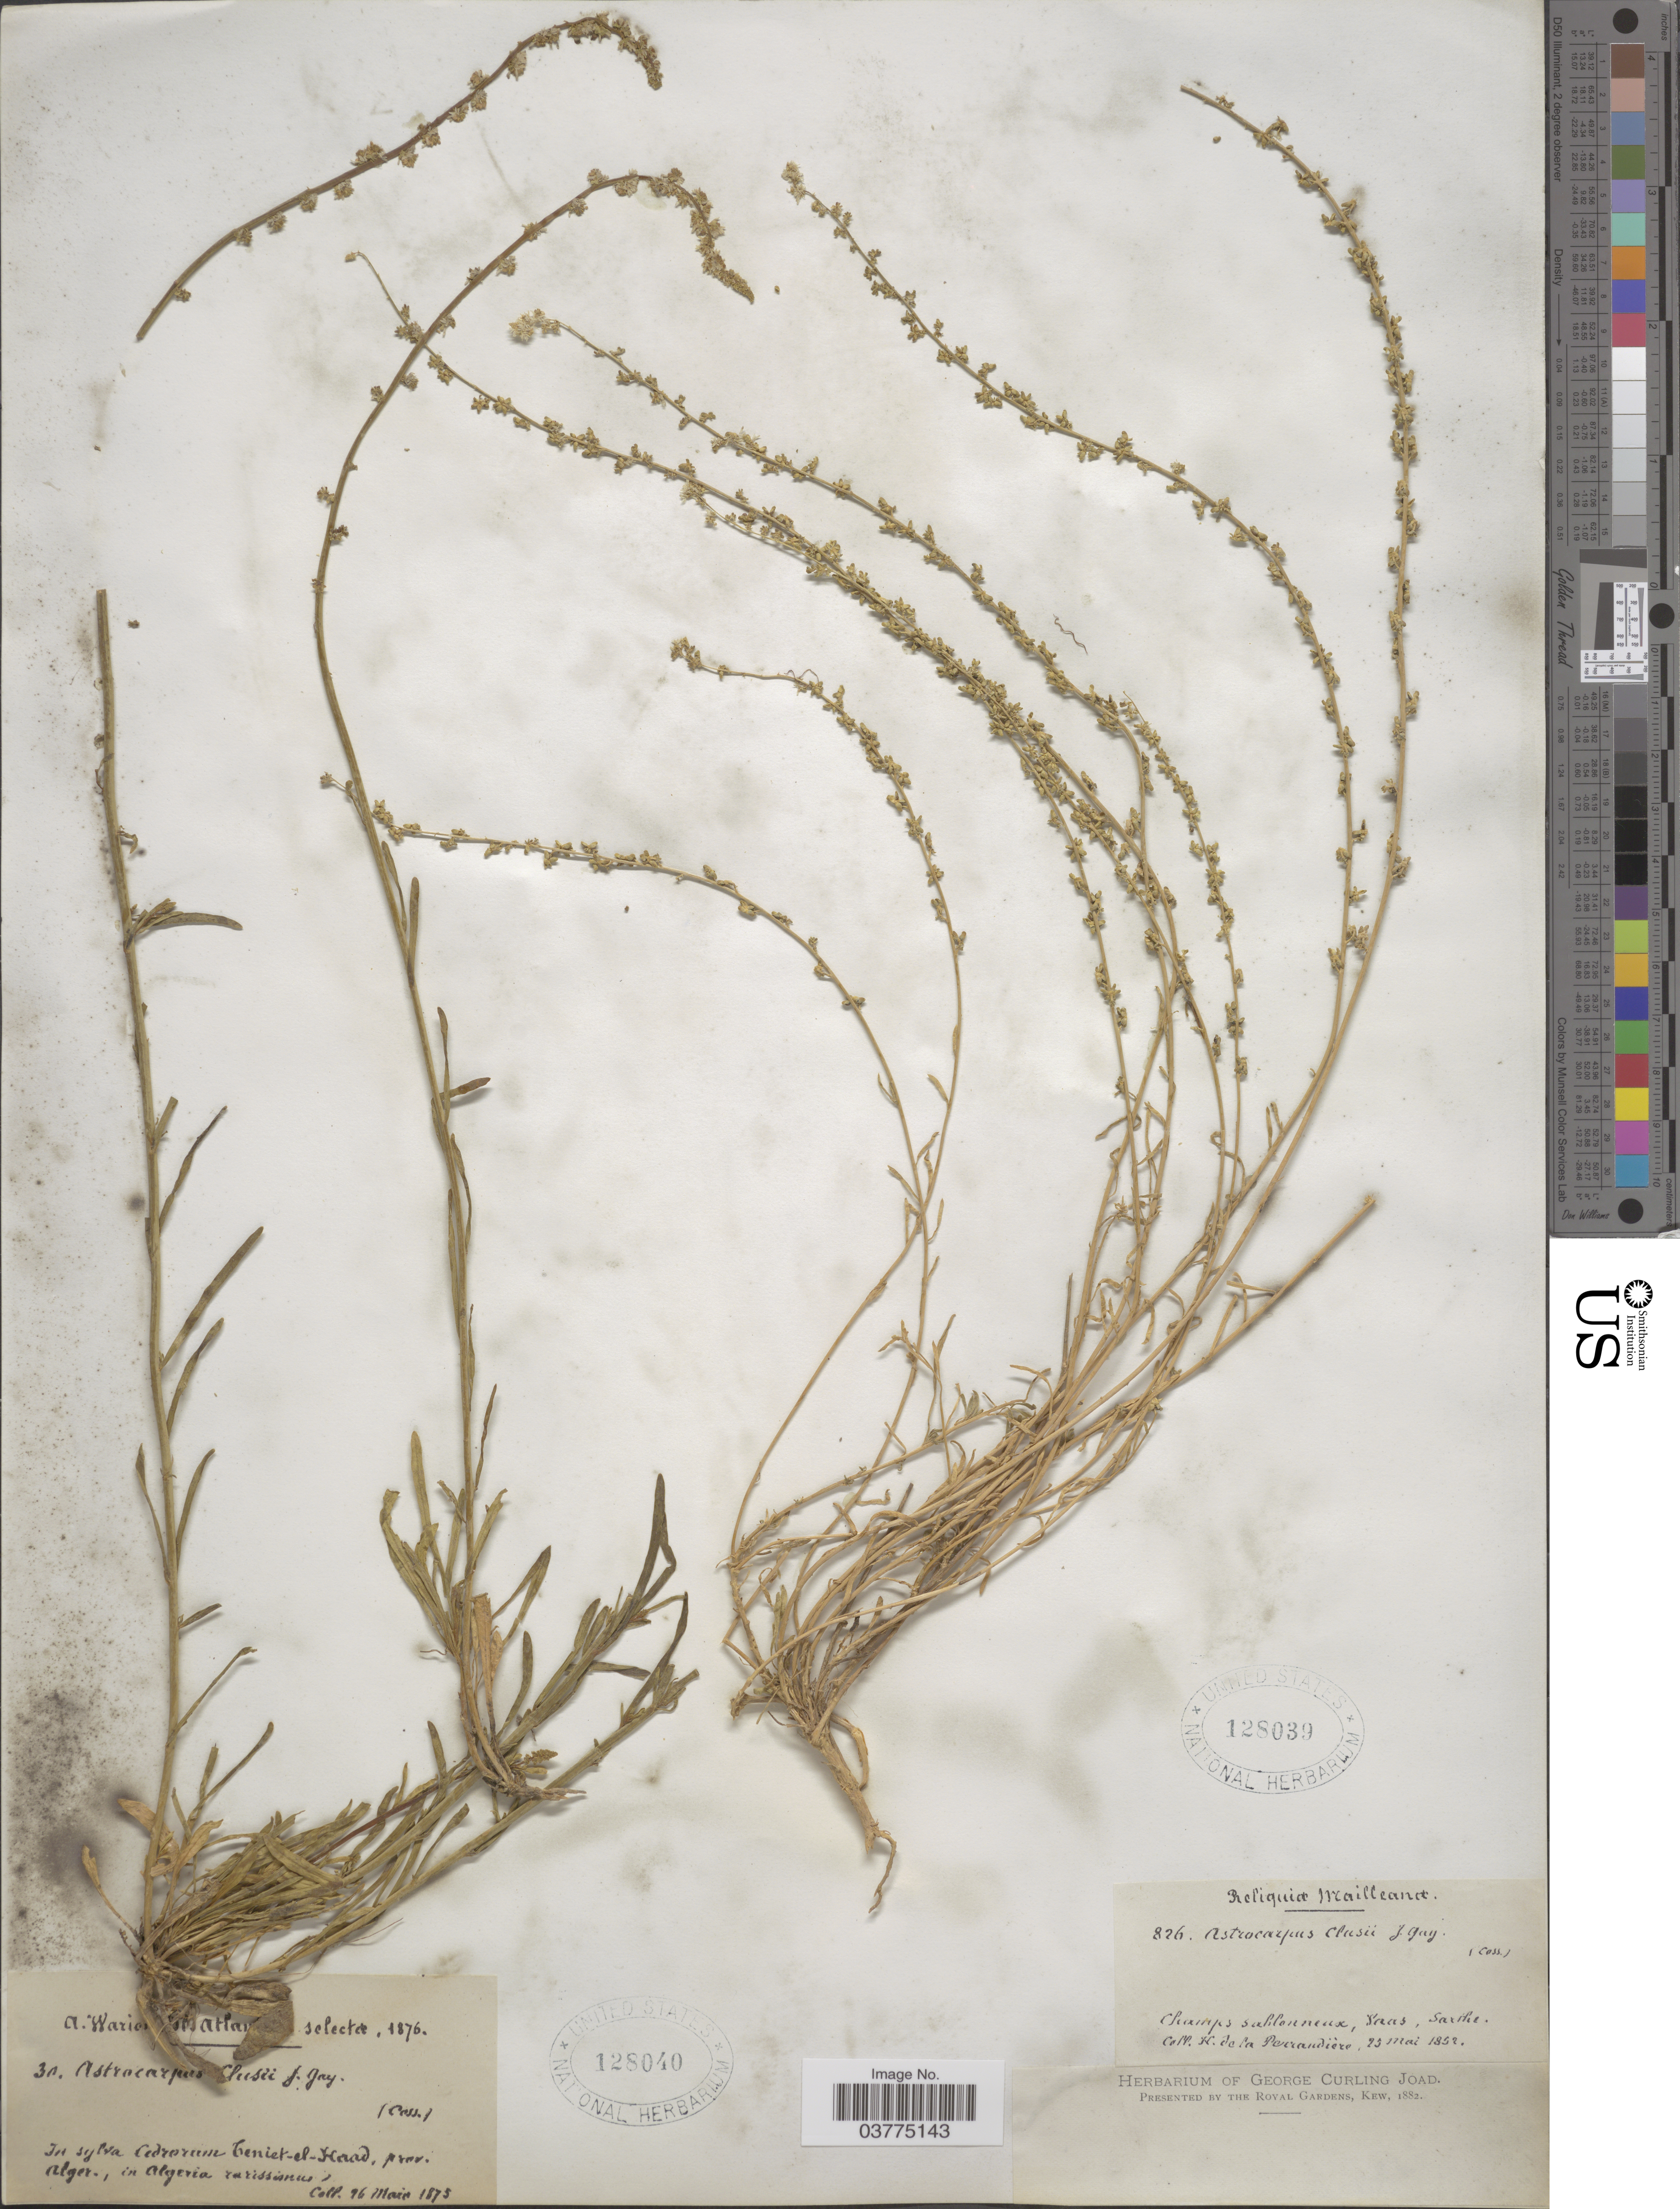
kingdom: Plantae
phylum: Tracheophyta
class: Magnoliopsida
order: Brassicales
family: Resedaceae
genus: Sesamoides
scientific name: Sesamoides purpurascens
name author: (L.) G. López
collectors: A. Warion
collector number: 30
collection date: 1875-05-16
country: Algeria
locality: In sylva Cedroram Teniet-el-Haad, prov. Alger.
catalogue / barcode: US 128040